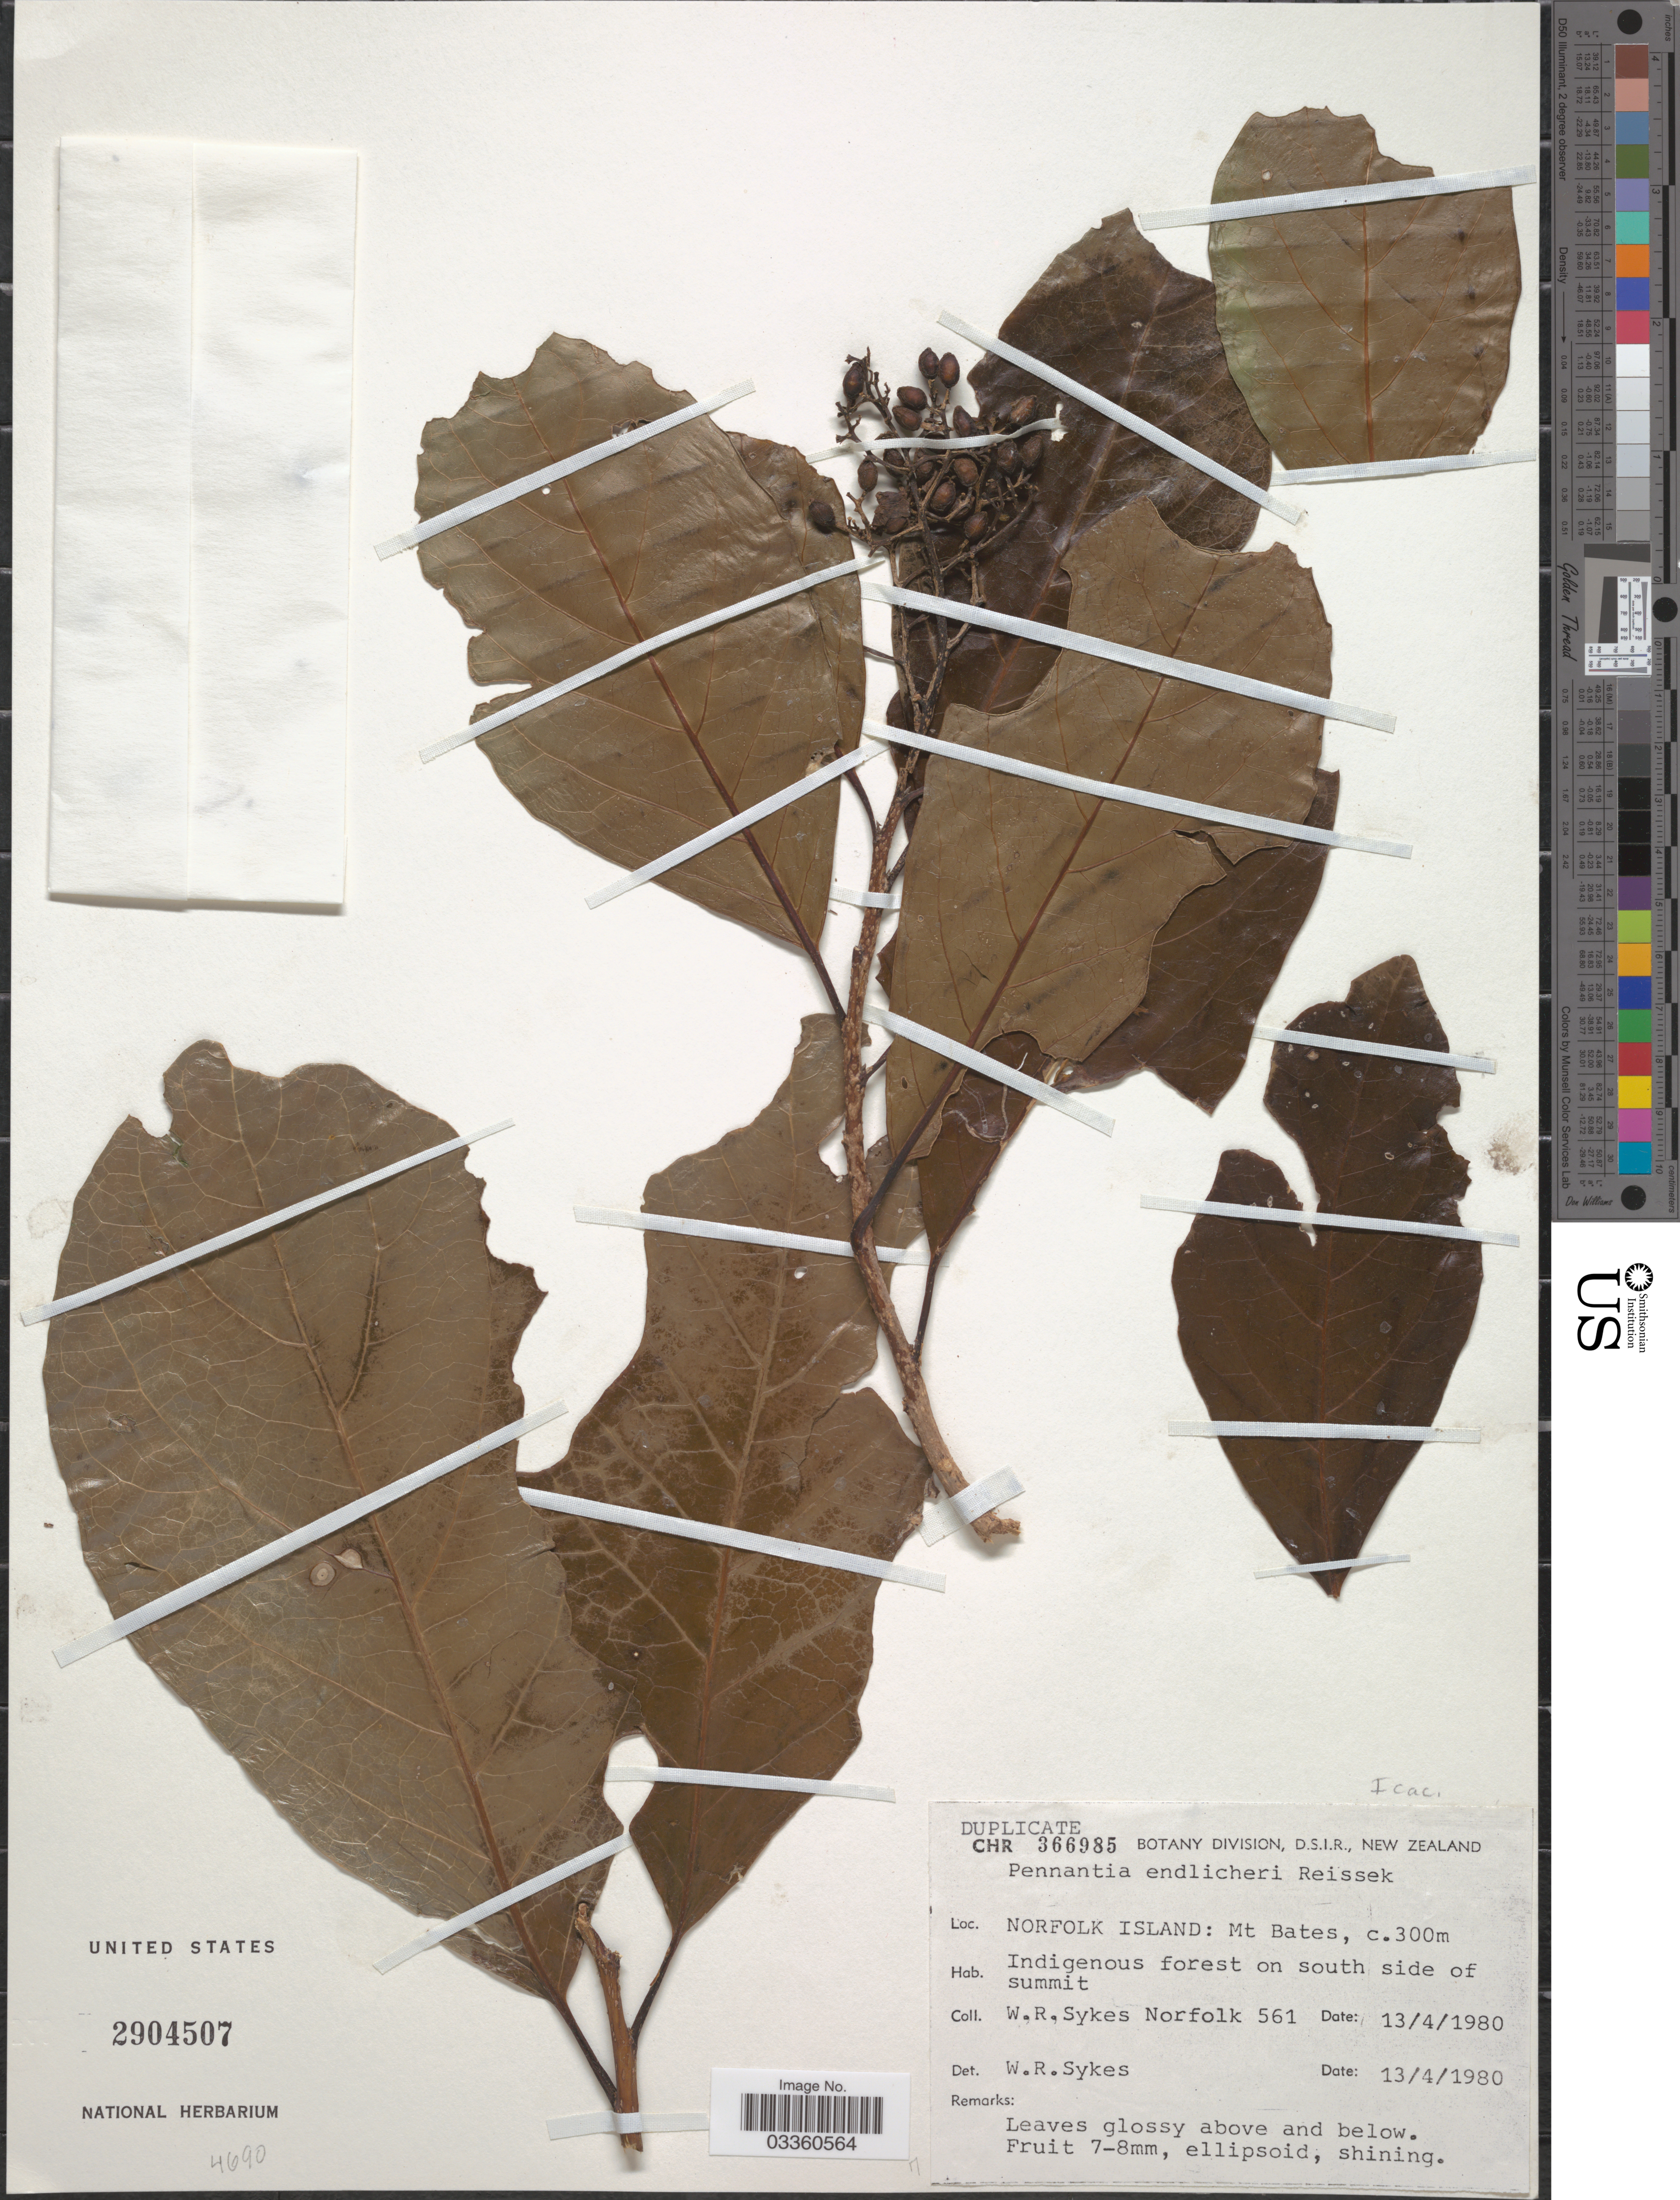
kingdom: Plantae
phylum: Tracheophyta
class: Magnoliopsida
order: Apiales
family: Pennantiaceae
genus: Pennantia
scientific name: Pennantia endlicheri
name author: Reissek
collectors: W. R. Sykes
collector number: Norfolk 561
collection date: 1980-04-13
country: Australia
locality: Norfolk Island: Mt Bates.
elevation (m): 300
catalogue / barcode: US 2904507